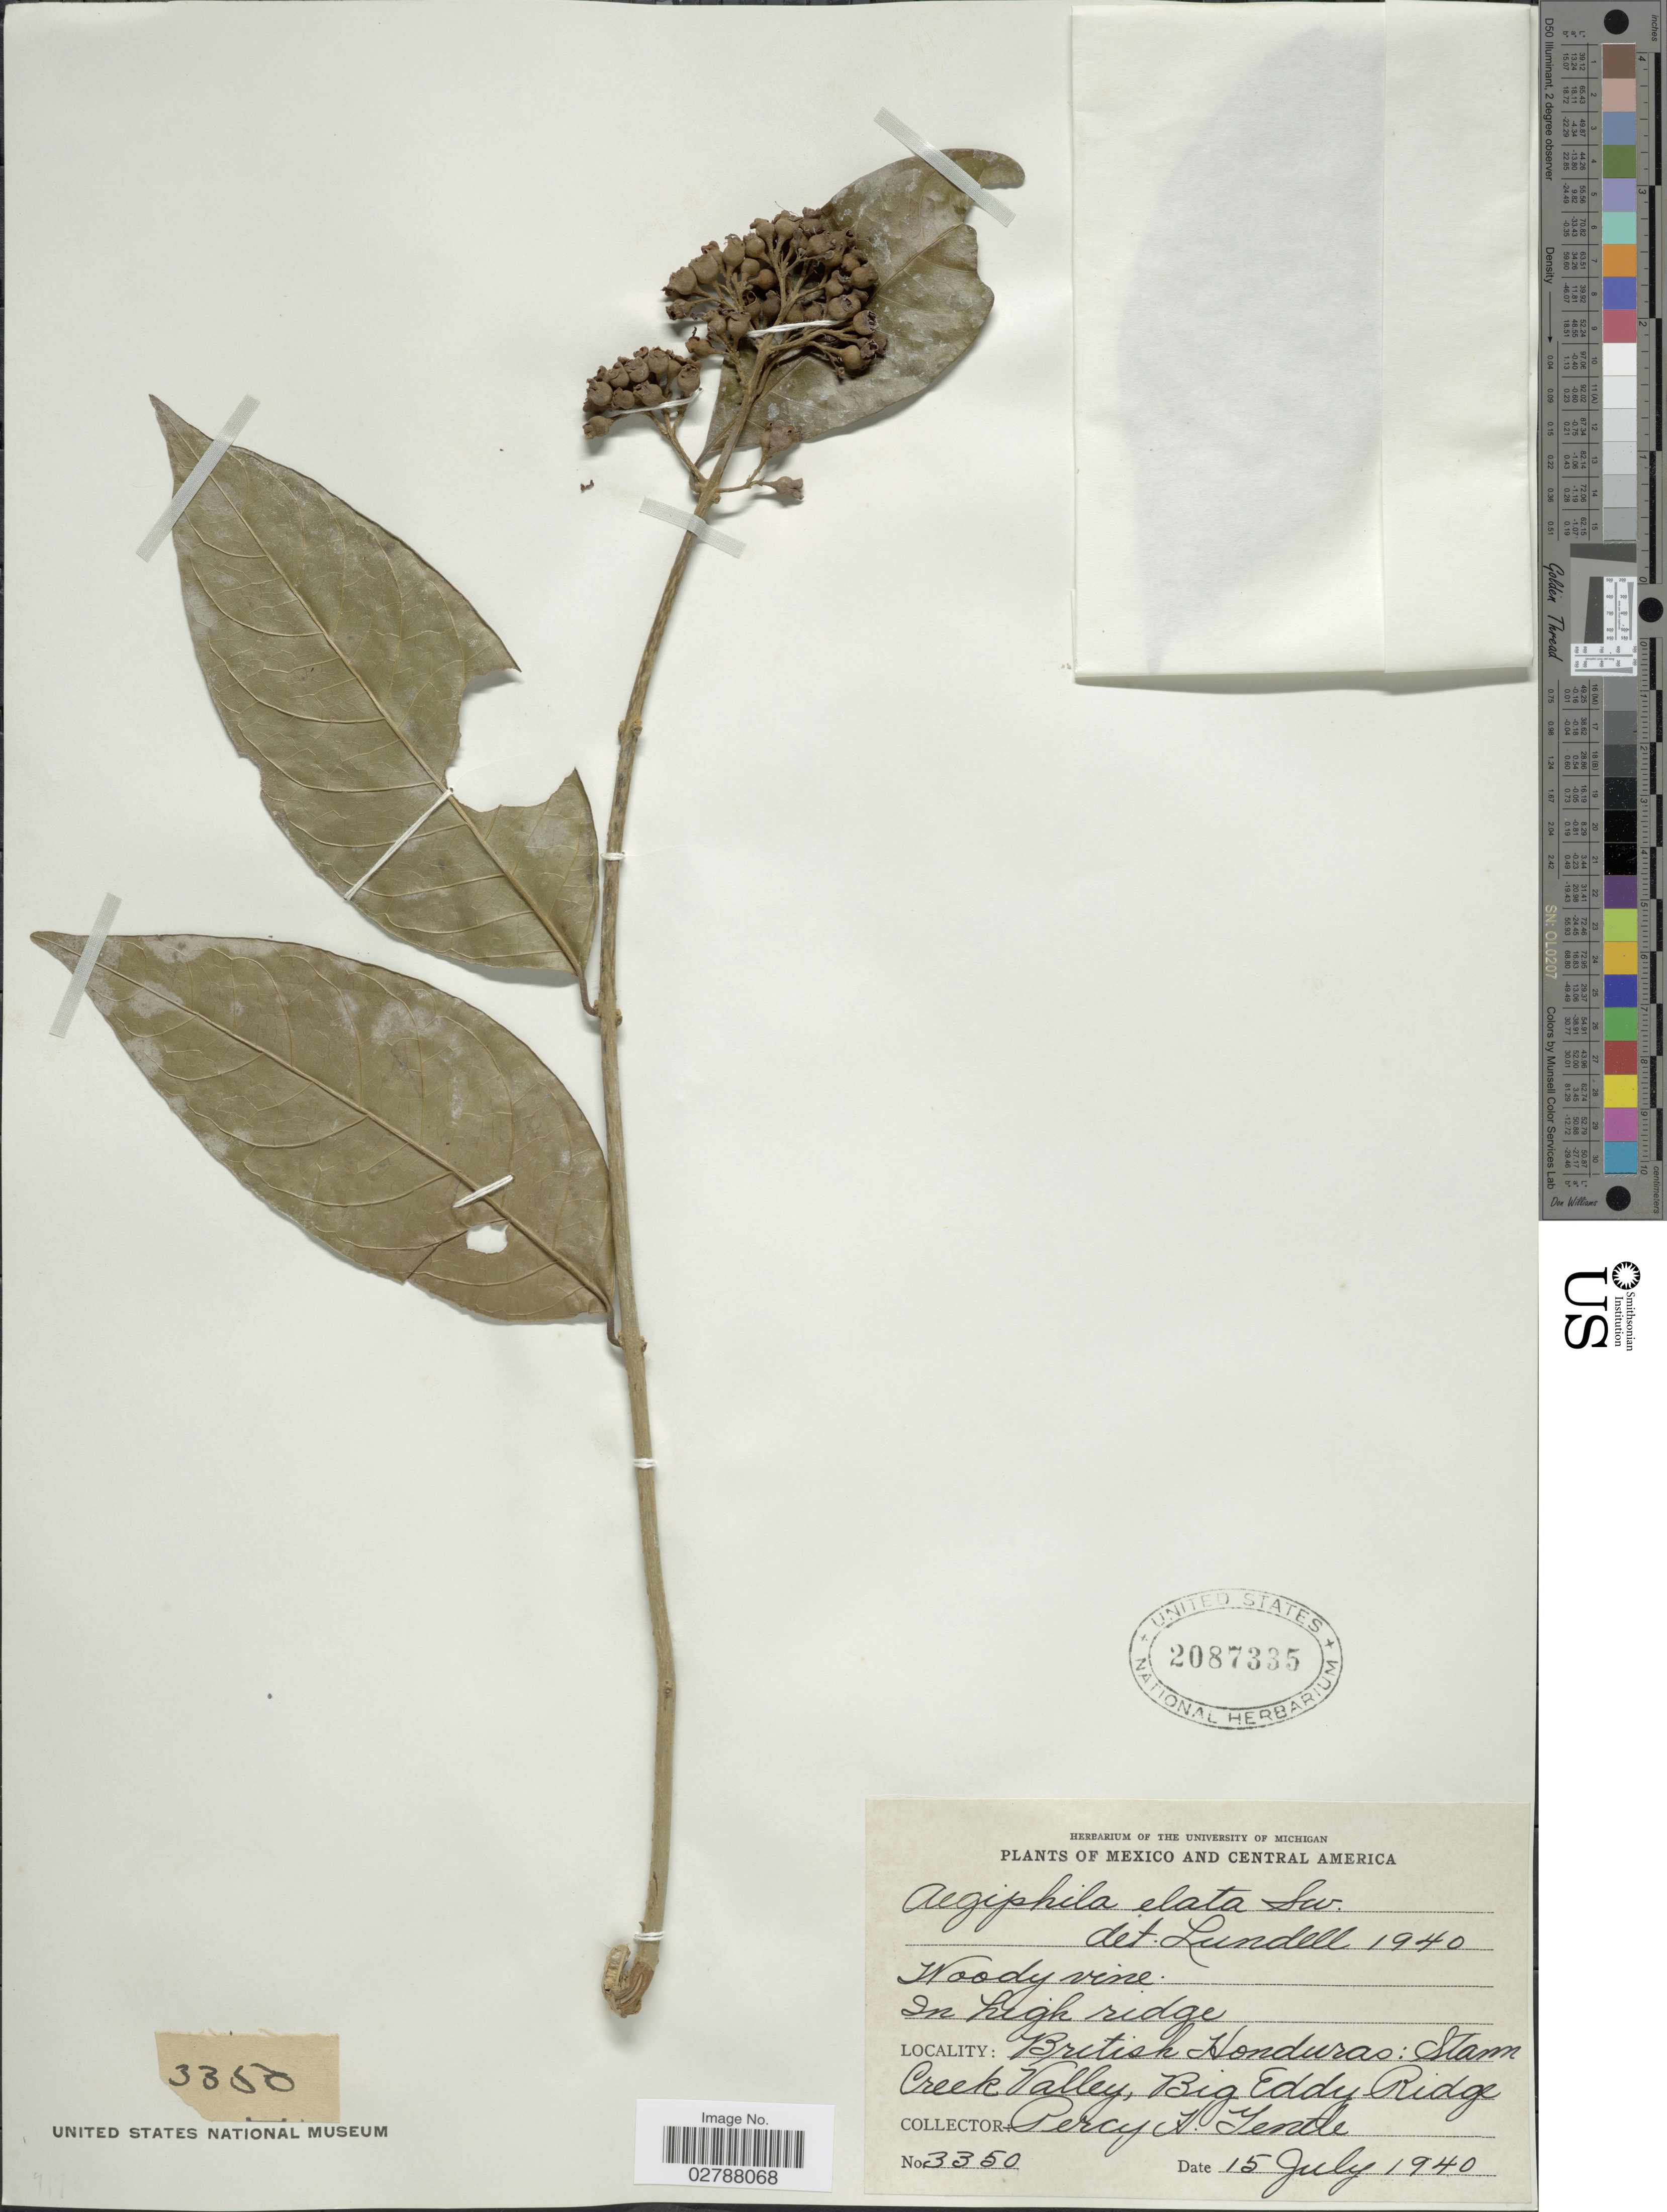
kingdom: Plantae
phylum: Tracheophyta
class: Magnoliopsida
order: Lamiales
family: Lamiaceae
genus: Aegiphila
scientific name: Aegiphila elata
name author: Sw.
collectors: P. H. Gentle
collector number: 3350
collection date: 1940-07-15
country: Belize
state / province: Stann Creek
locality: British Honduras: Stann Creek Valley, Big Eddy Ridge.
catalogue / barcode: US 2087335